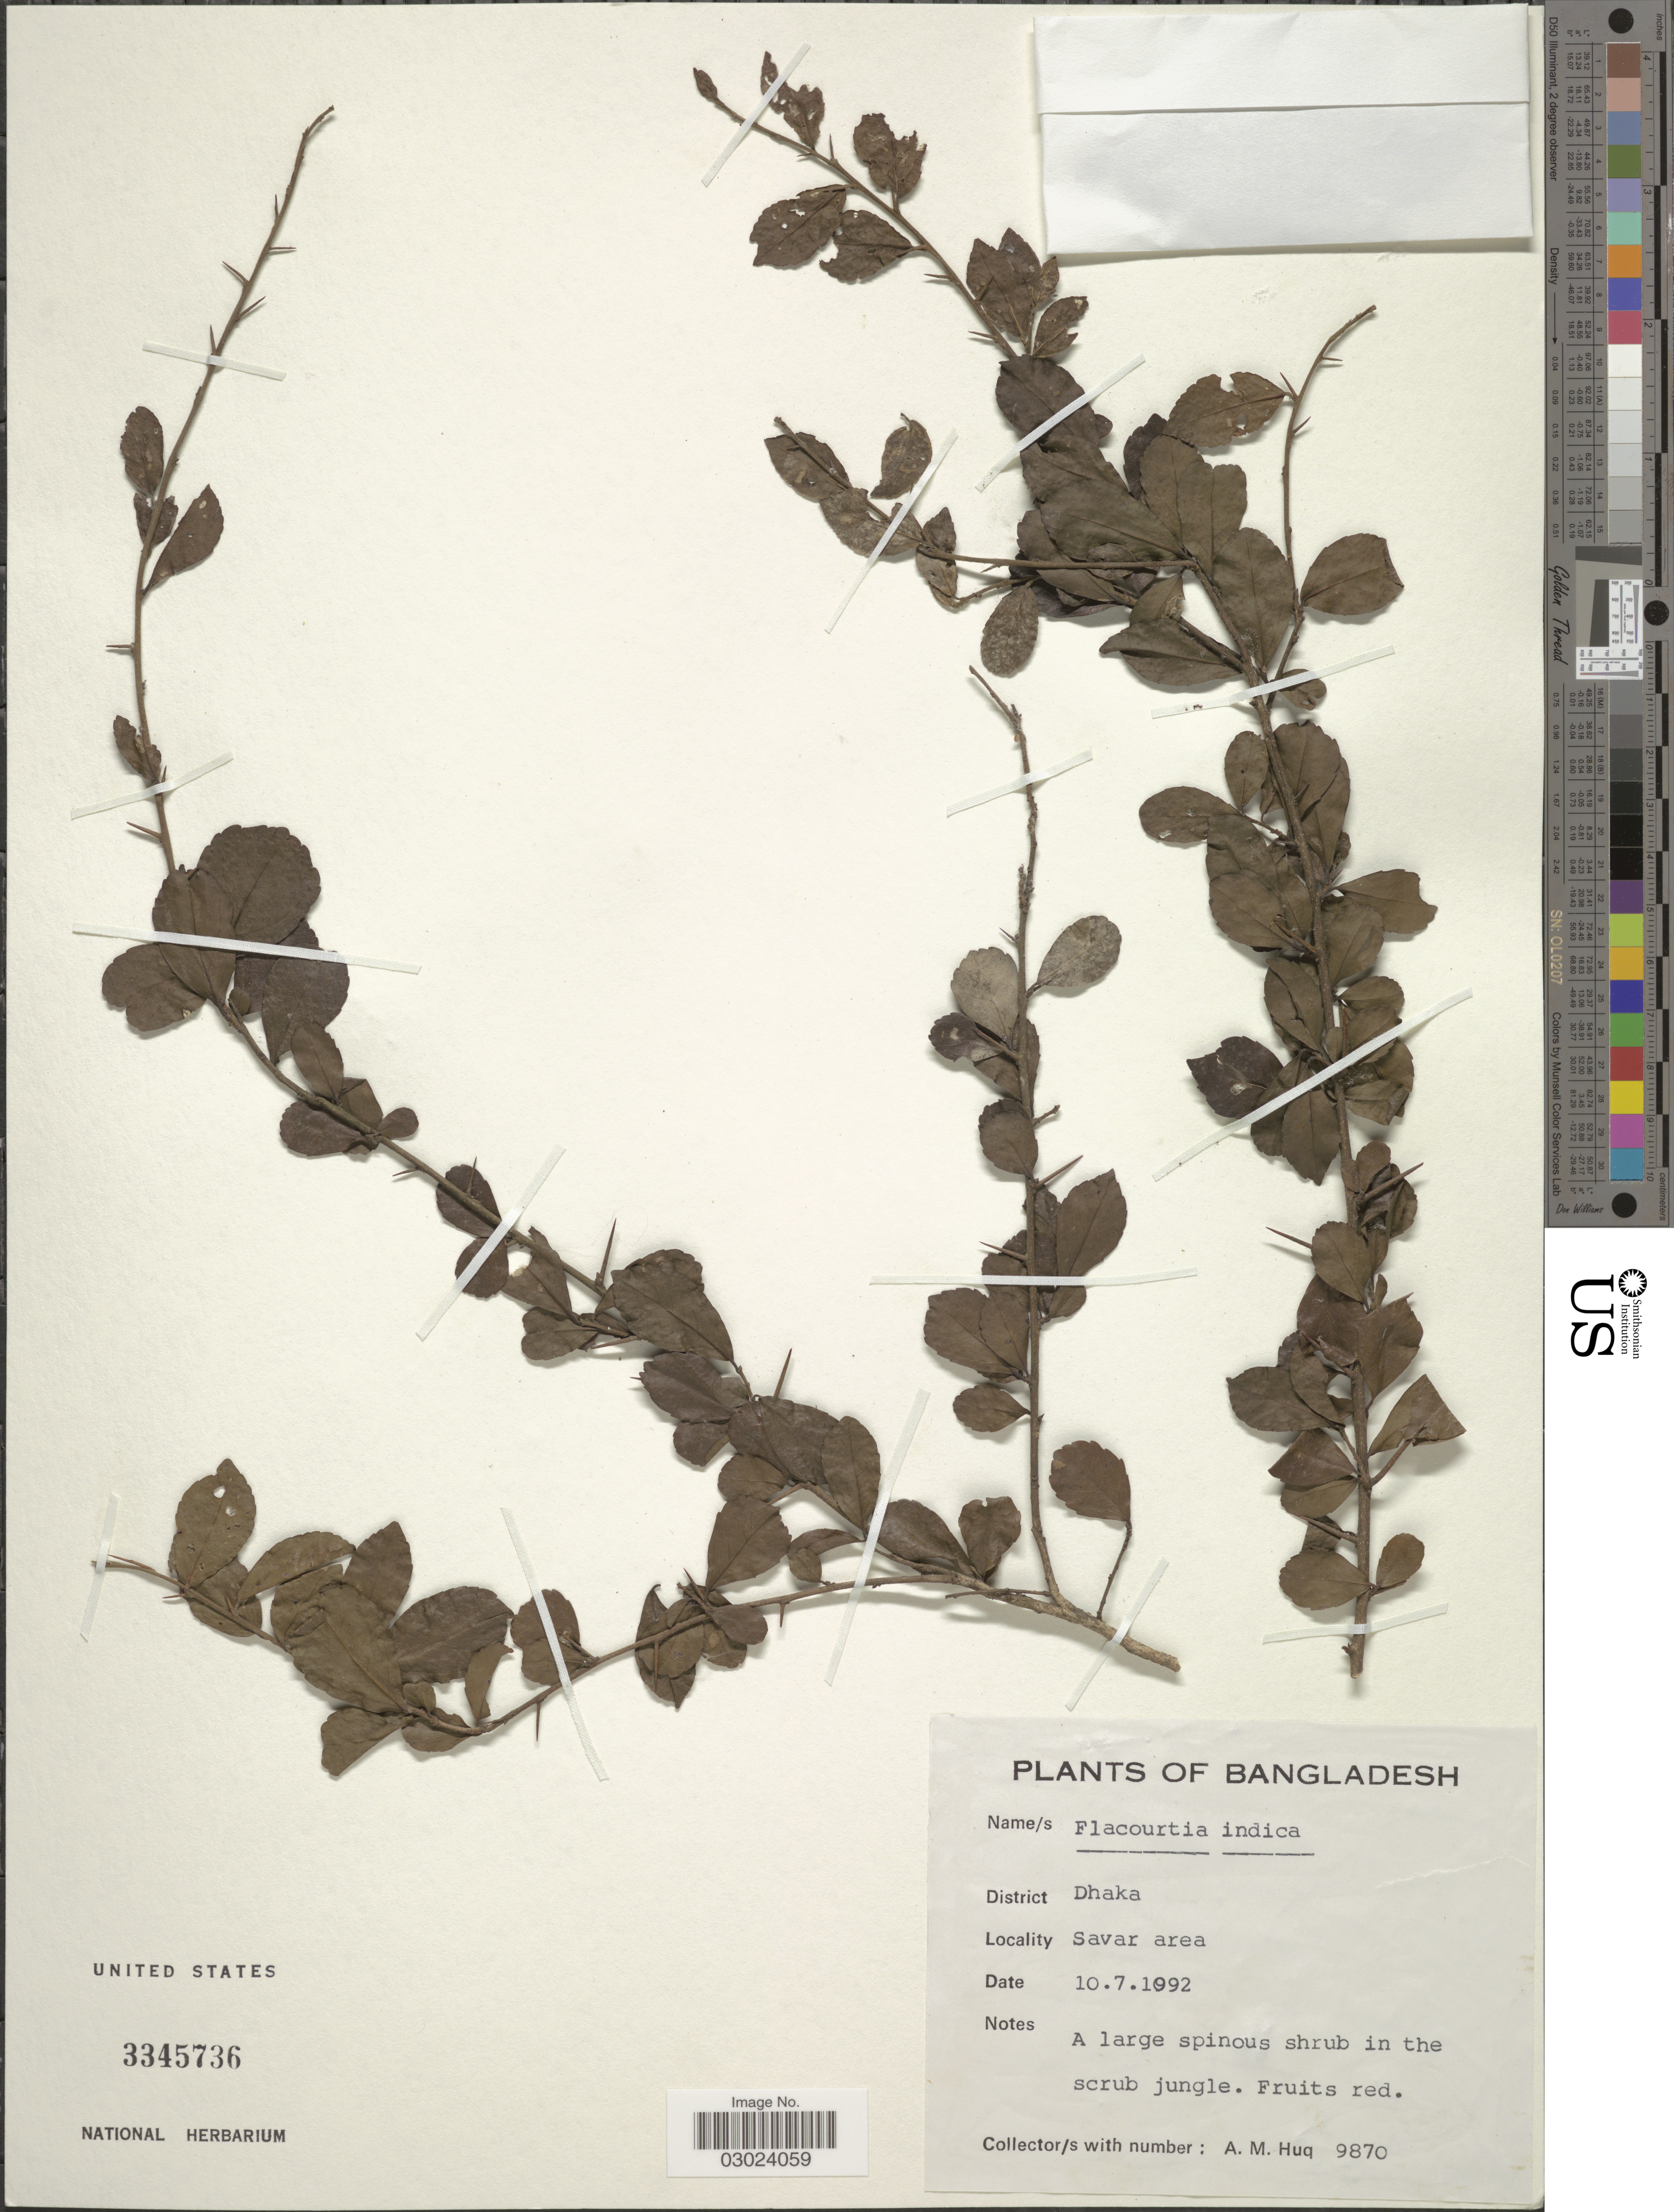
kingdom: Plantae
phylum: Tracheophyta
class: Magnoliopsida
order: Malpighiales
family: Salicaceae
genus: Flacourtia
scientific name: Flacourtia indica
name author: (Burm. f.) Merr.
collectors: A. M. Huq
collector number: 9870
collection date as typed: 10.7.1092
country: Bangladesh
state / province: Dhaka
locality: District Dhaka. Savar area.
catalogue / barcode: US 3345736